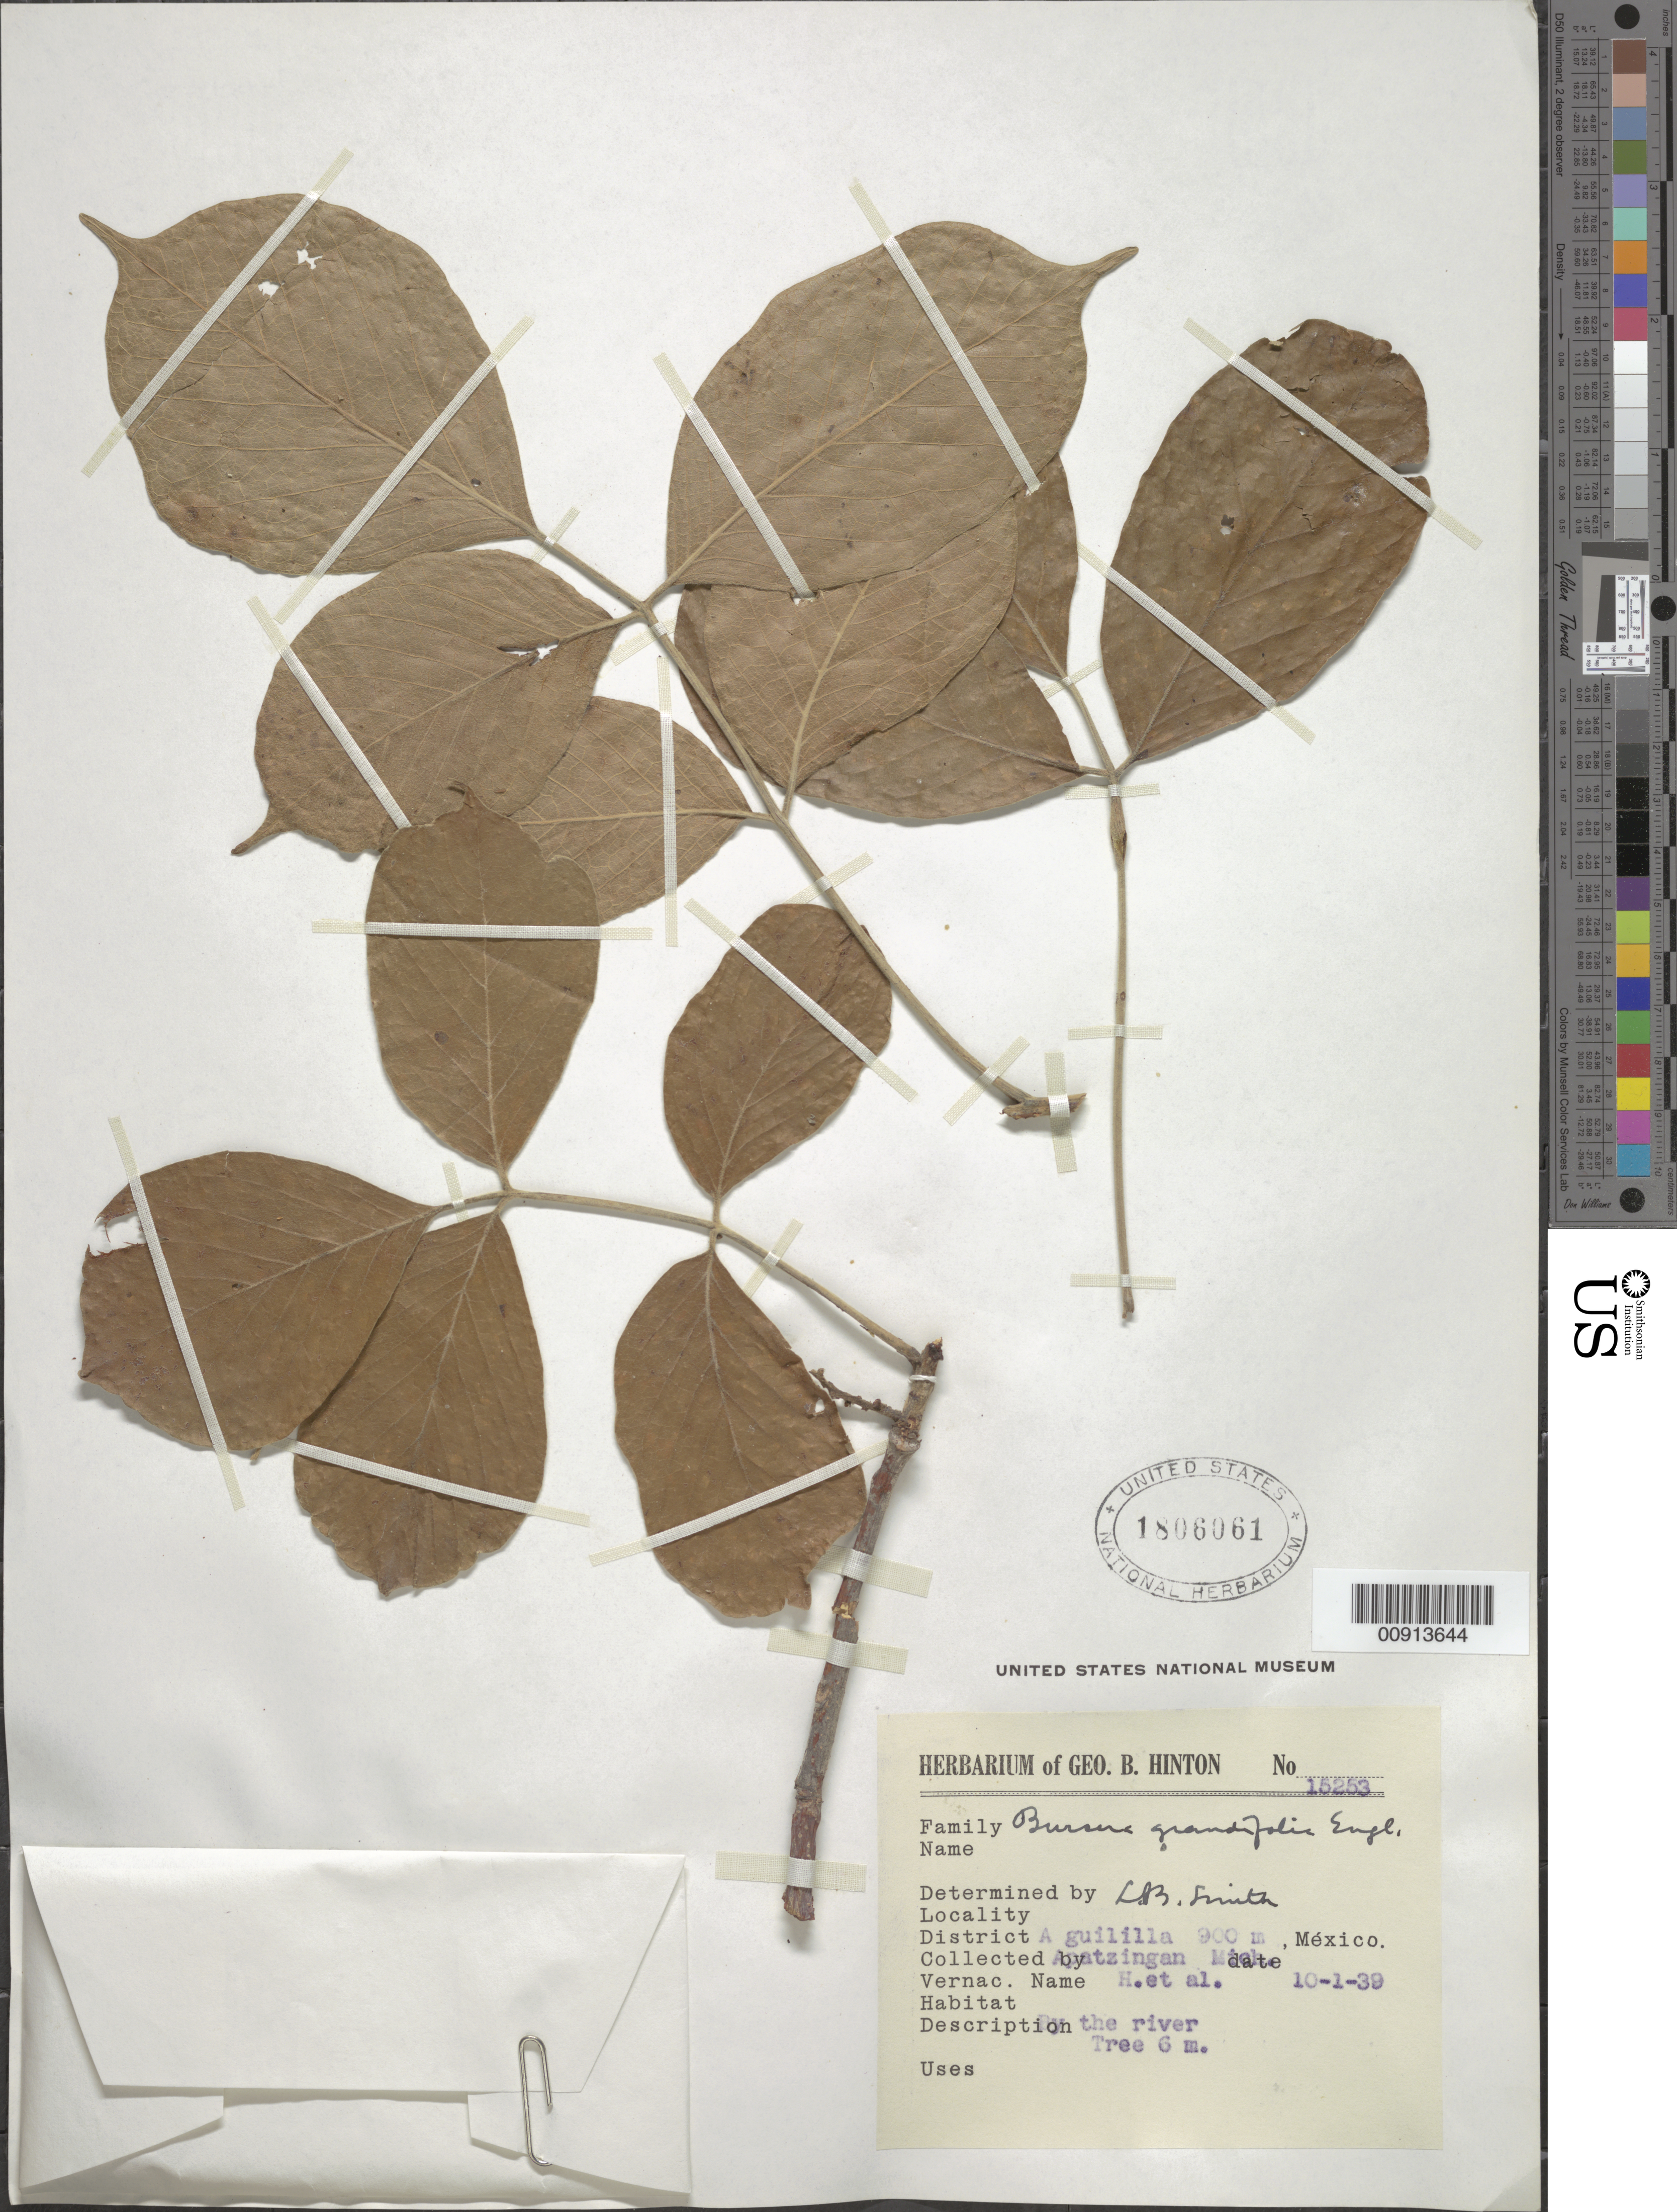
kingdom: Plantae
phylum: Tracheophyta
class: Magnoliopsida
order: Sapindales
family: Burseraceae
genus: Bursera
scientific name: Bursera grandifolia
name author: (Schltdl.) Engl.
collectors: G. B. Hinton & et al.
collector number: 15253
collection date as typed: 01 Oct 1939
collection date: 1939-10-01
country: Mexico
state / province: Michoacán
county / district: Apatzingán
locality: Aguililla, District Apatzingán, Michoacán.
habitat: By the river.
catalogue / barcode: US 1806061